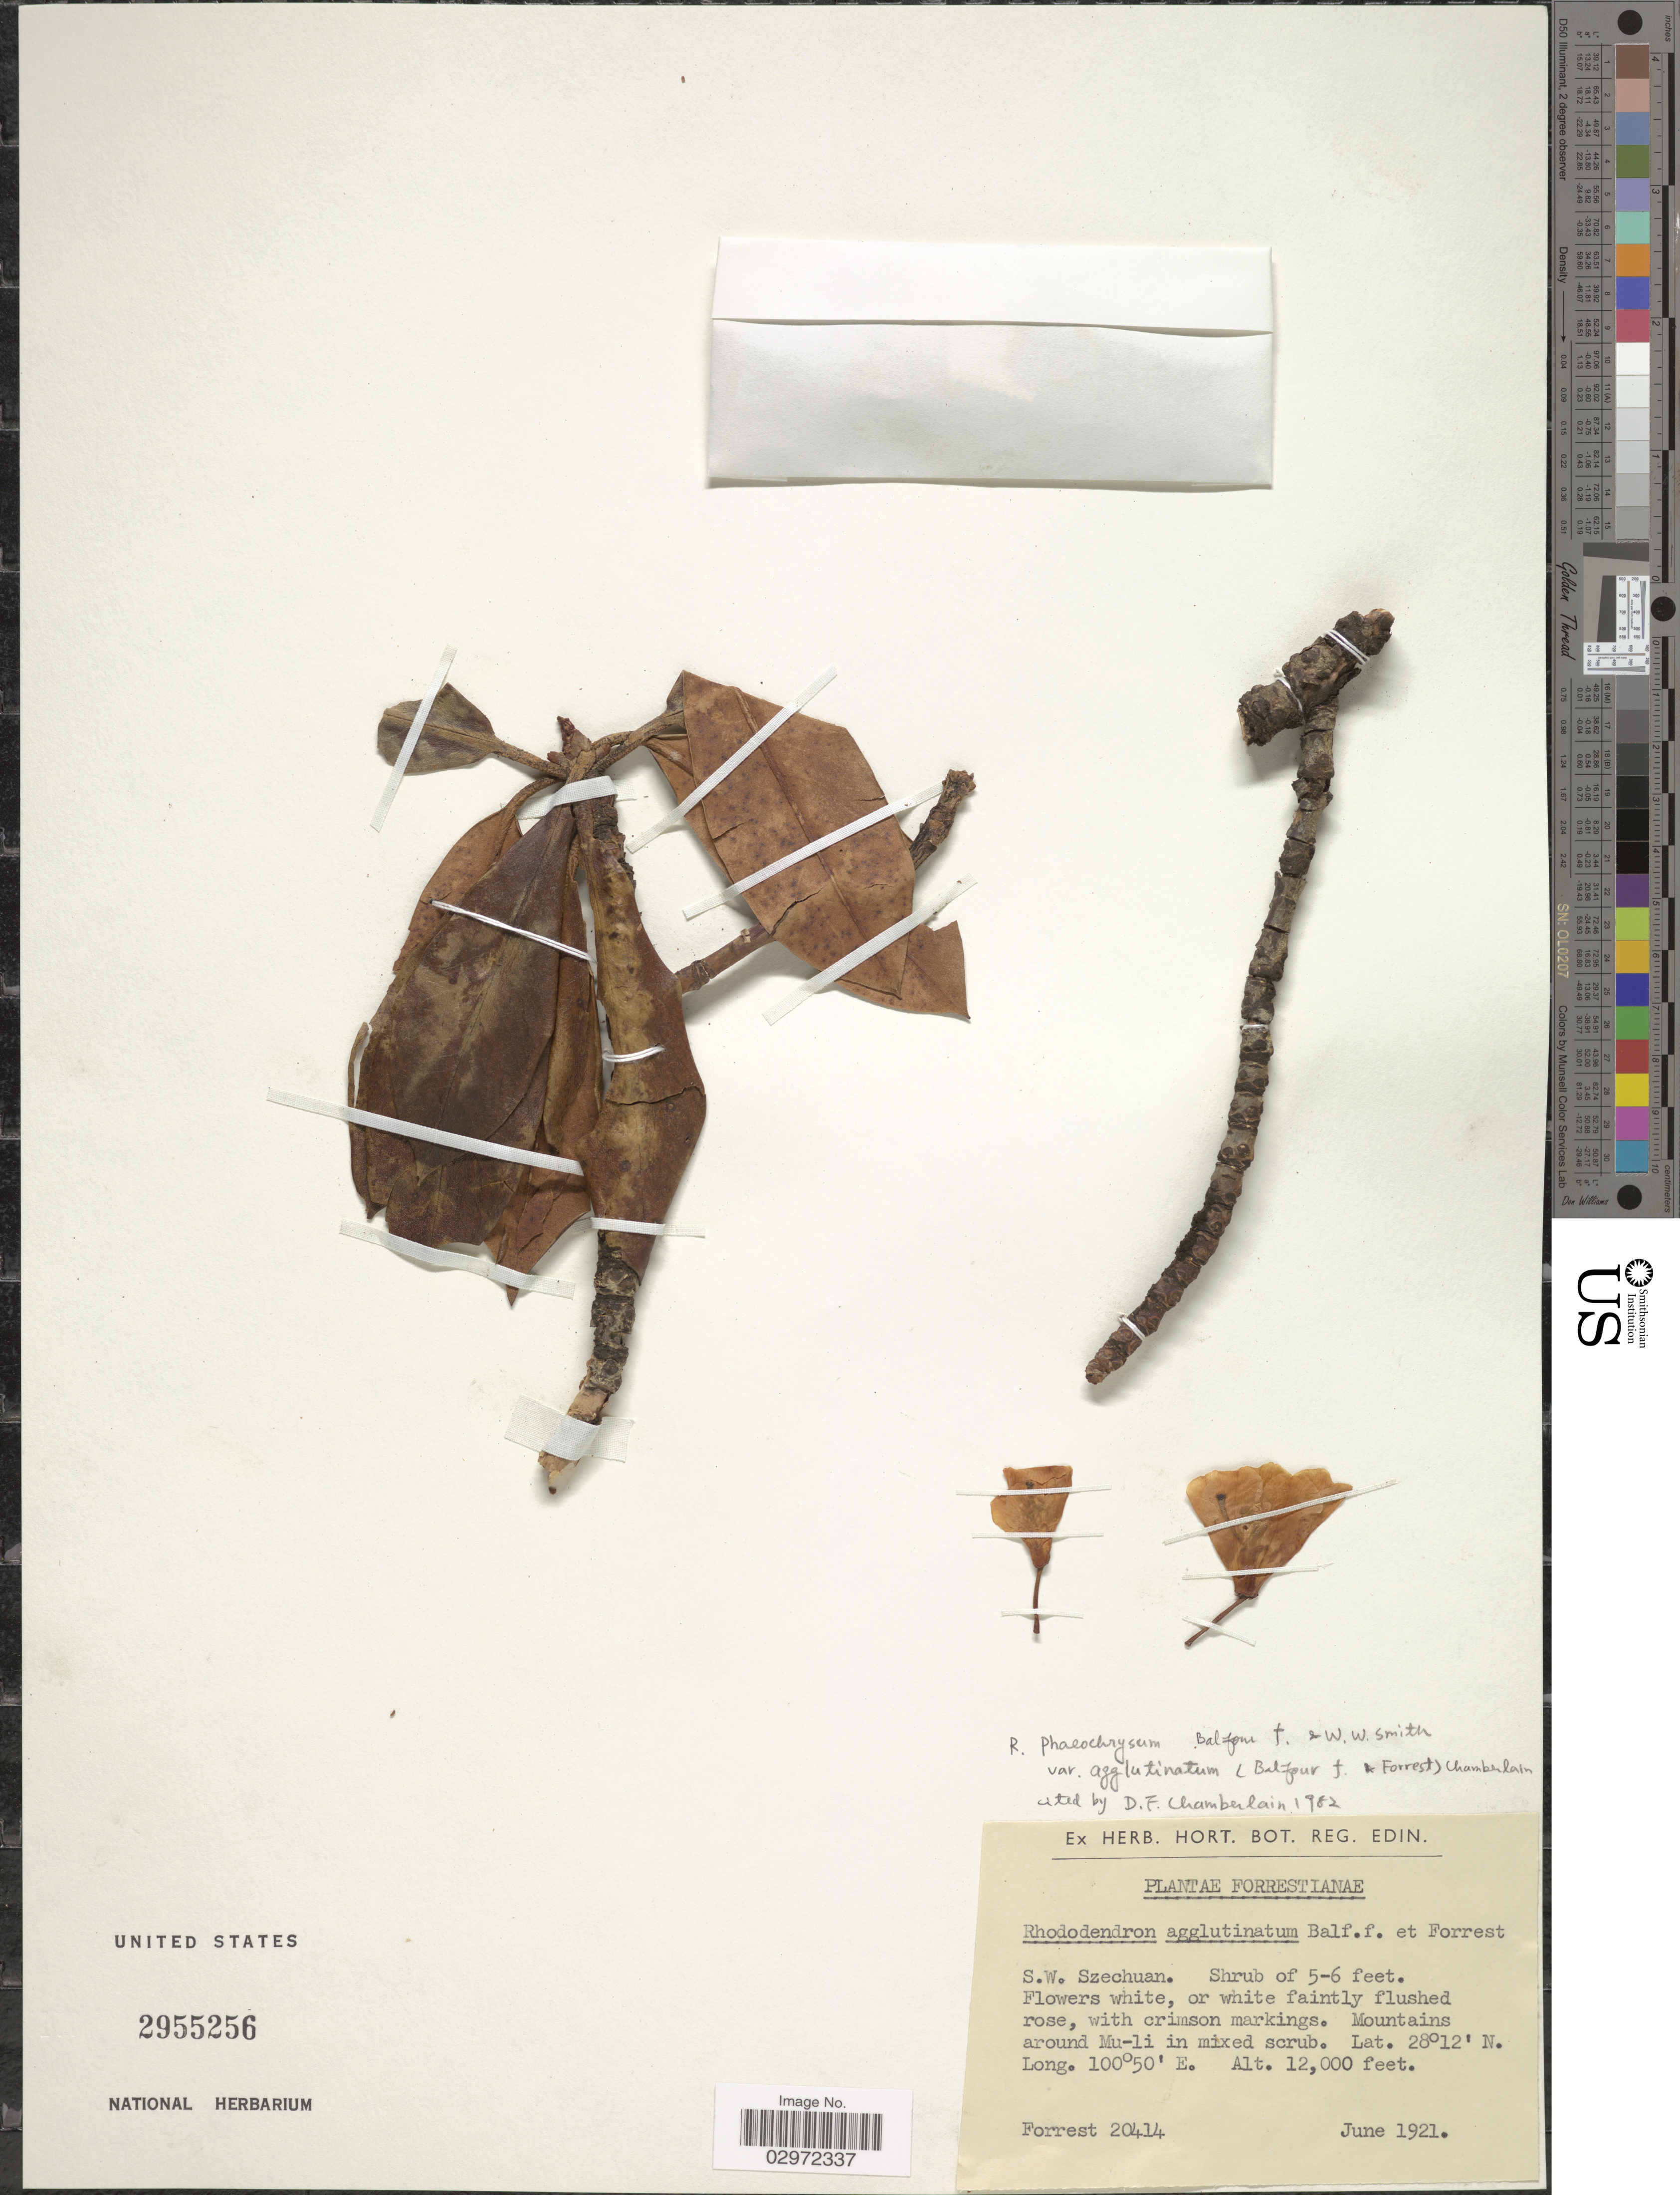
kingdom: Plantae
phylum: Tracheophyta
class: Magnoliopsida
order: Ericales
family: Ericaceae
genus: Rhododendron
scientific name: Rhododendron phaeochrysum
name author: Balf. f. & W.W. Sm.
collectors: -. Forrest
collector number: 20414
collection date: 1921-06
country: China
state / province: Sichuan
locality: S.W. Szechuan. Mountains around Mu-li in mixed scrub.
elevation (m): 3658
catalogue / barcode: US 2955256